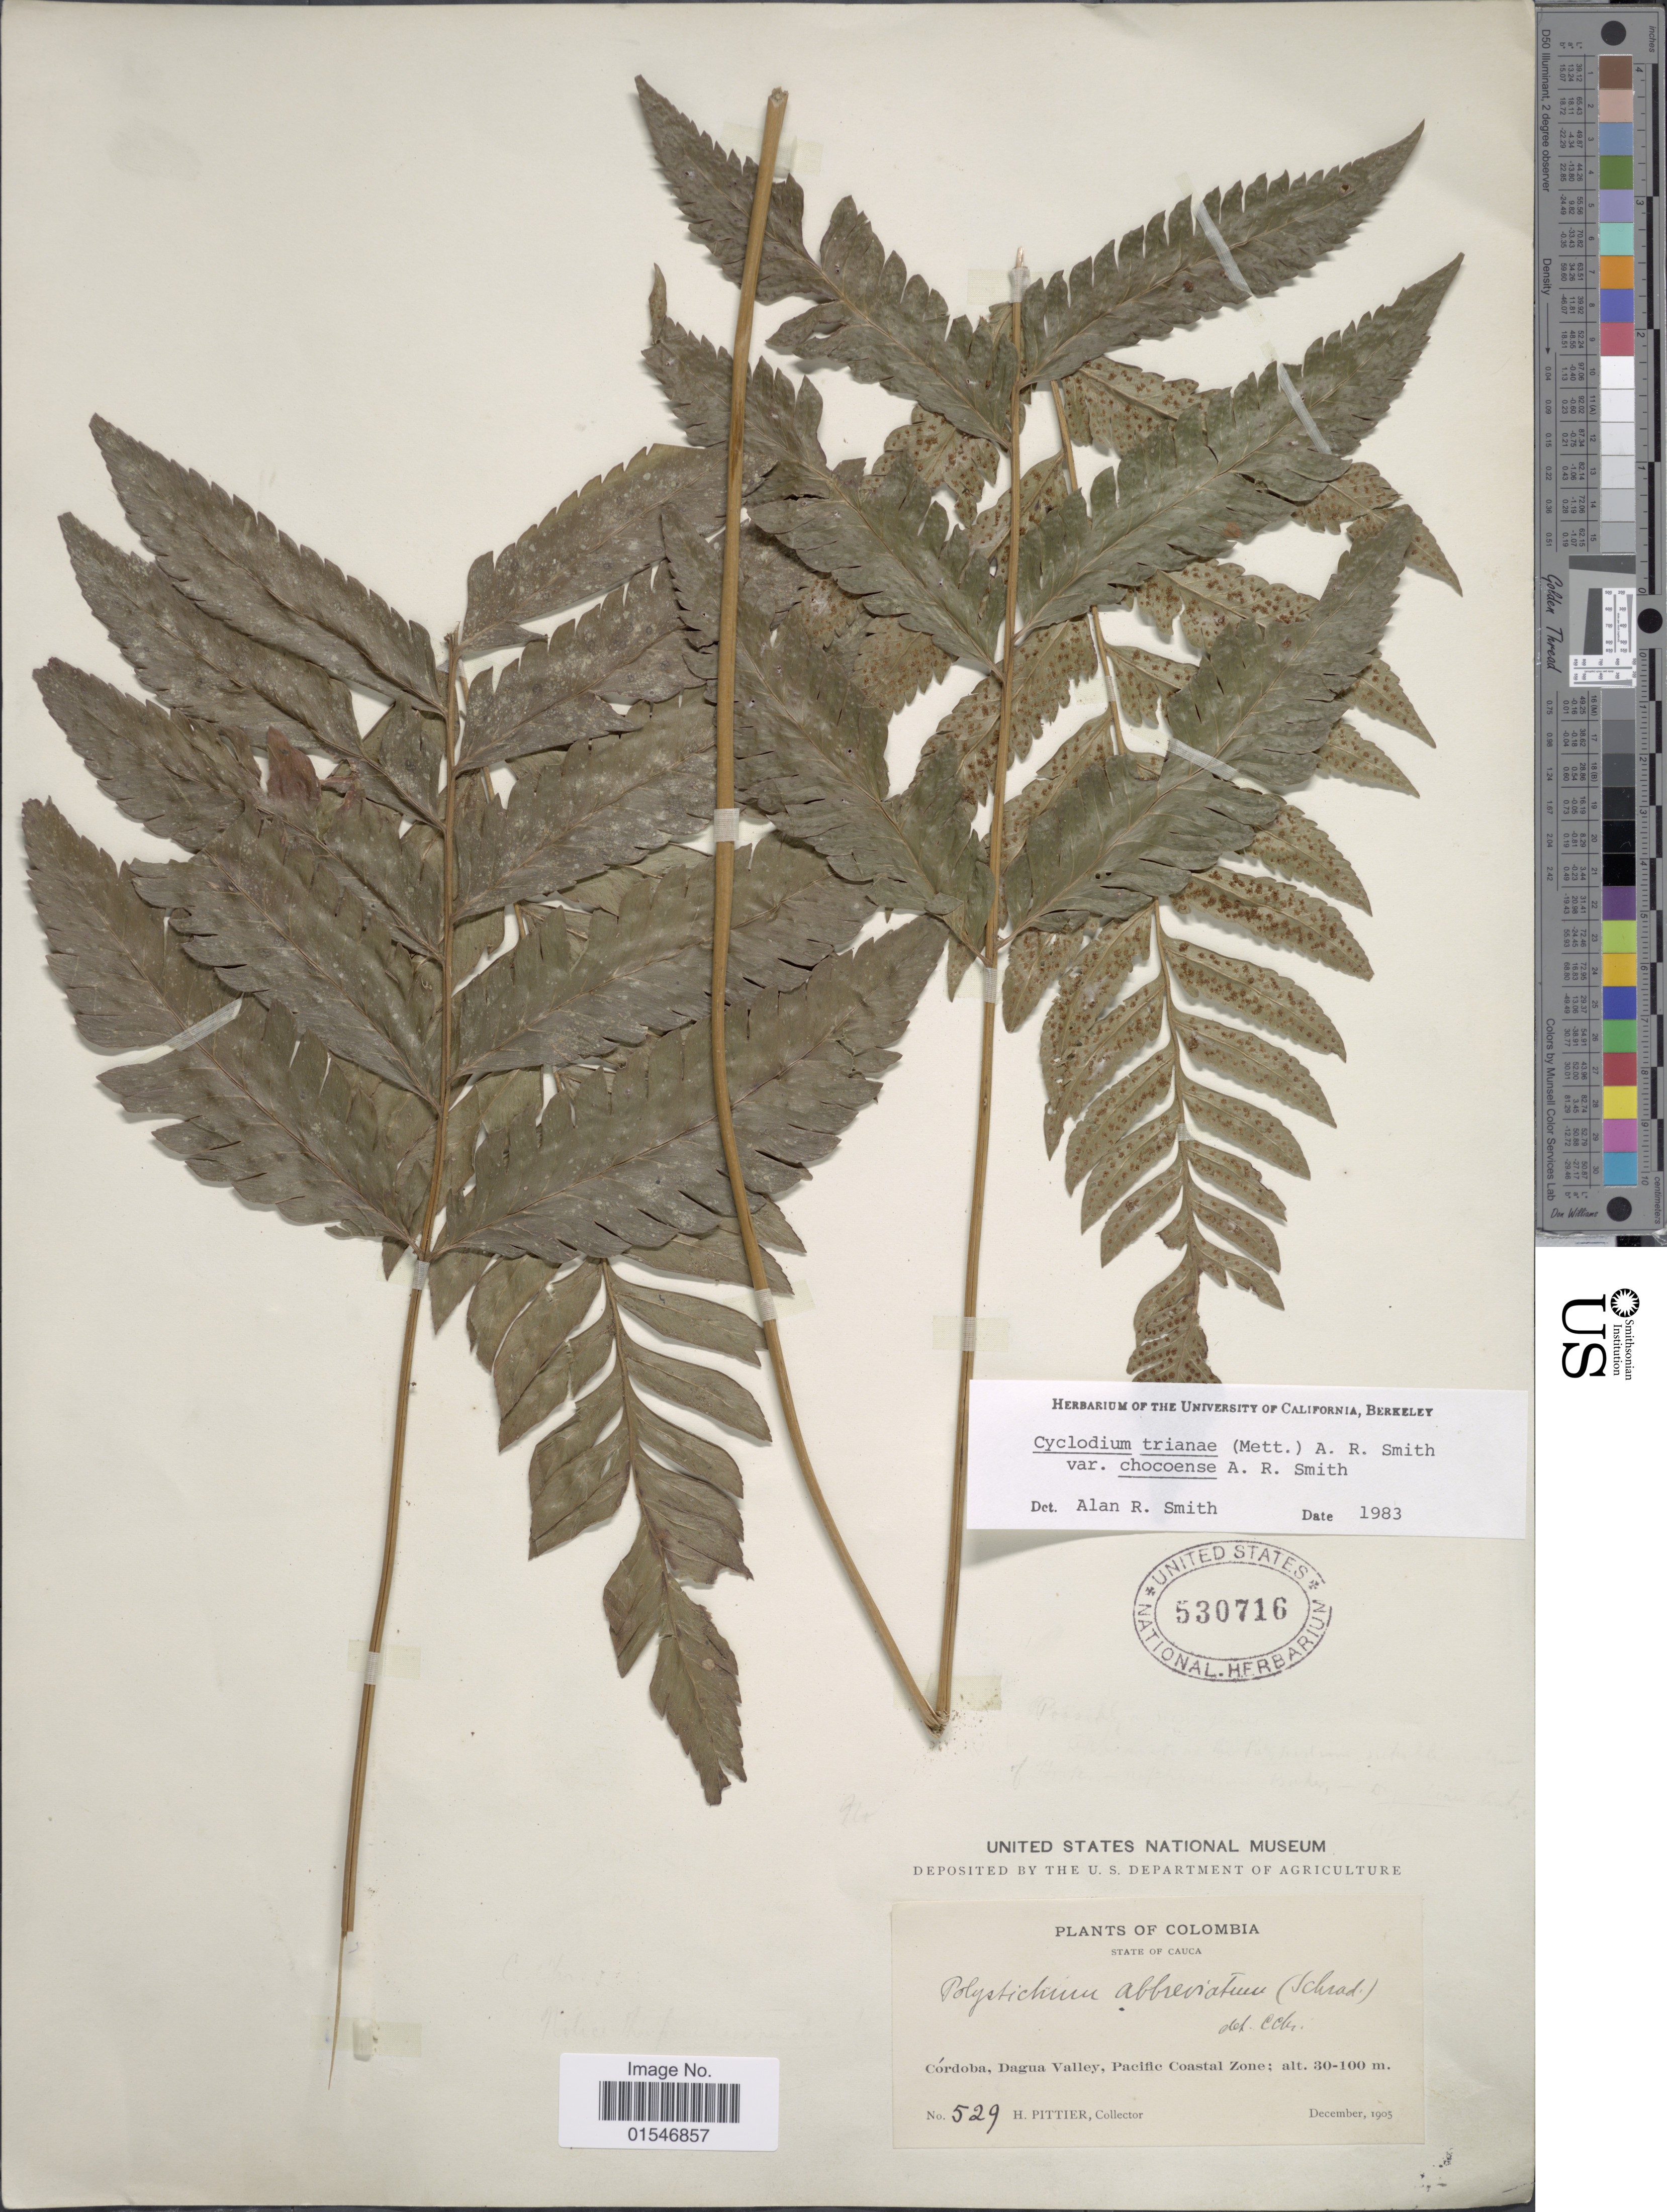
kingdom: Plantae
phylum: Tracheophyta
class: Polypodiopsida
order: Polypodiales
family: Dryopteridaceae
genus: Cyclodium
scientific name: Cyclodium trianae var. chocoense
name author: A.R. Sm.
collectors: H. F. Pittier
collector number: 529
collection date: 1905-12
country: Colombia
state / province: Cauca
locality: State of Cauca. Cordoba, Dagua Valley, Pacific Coastal Zone.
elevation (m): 30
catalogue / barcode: US 530716